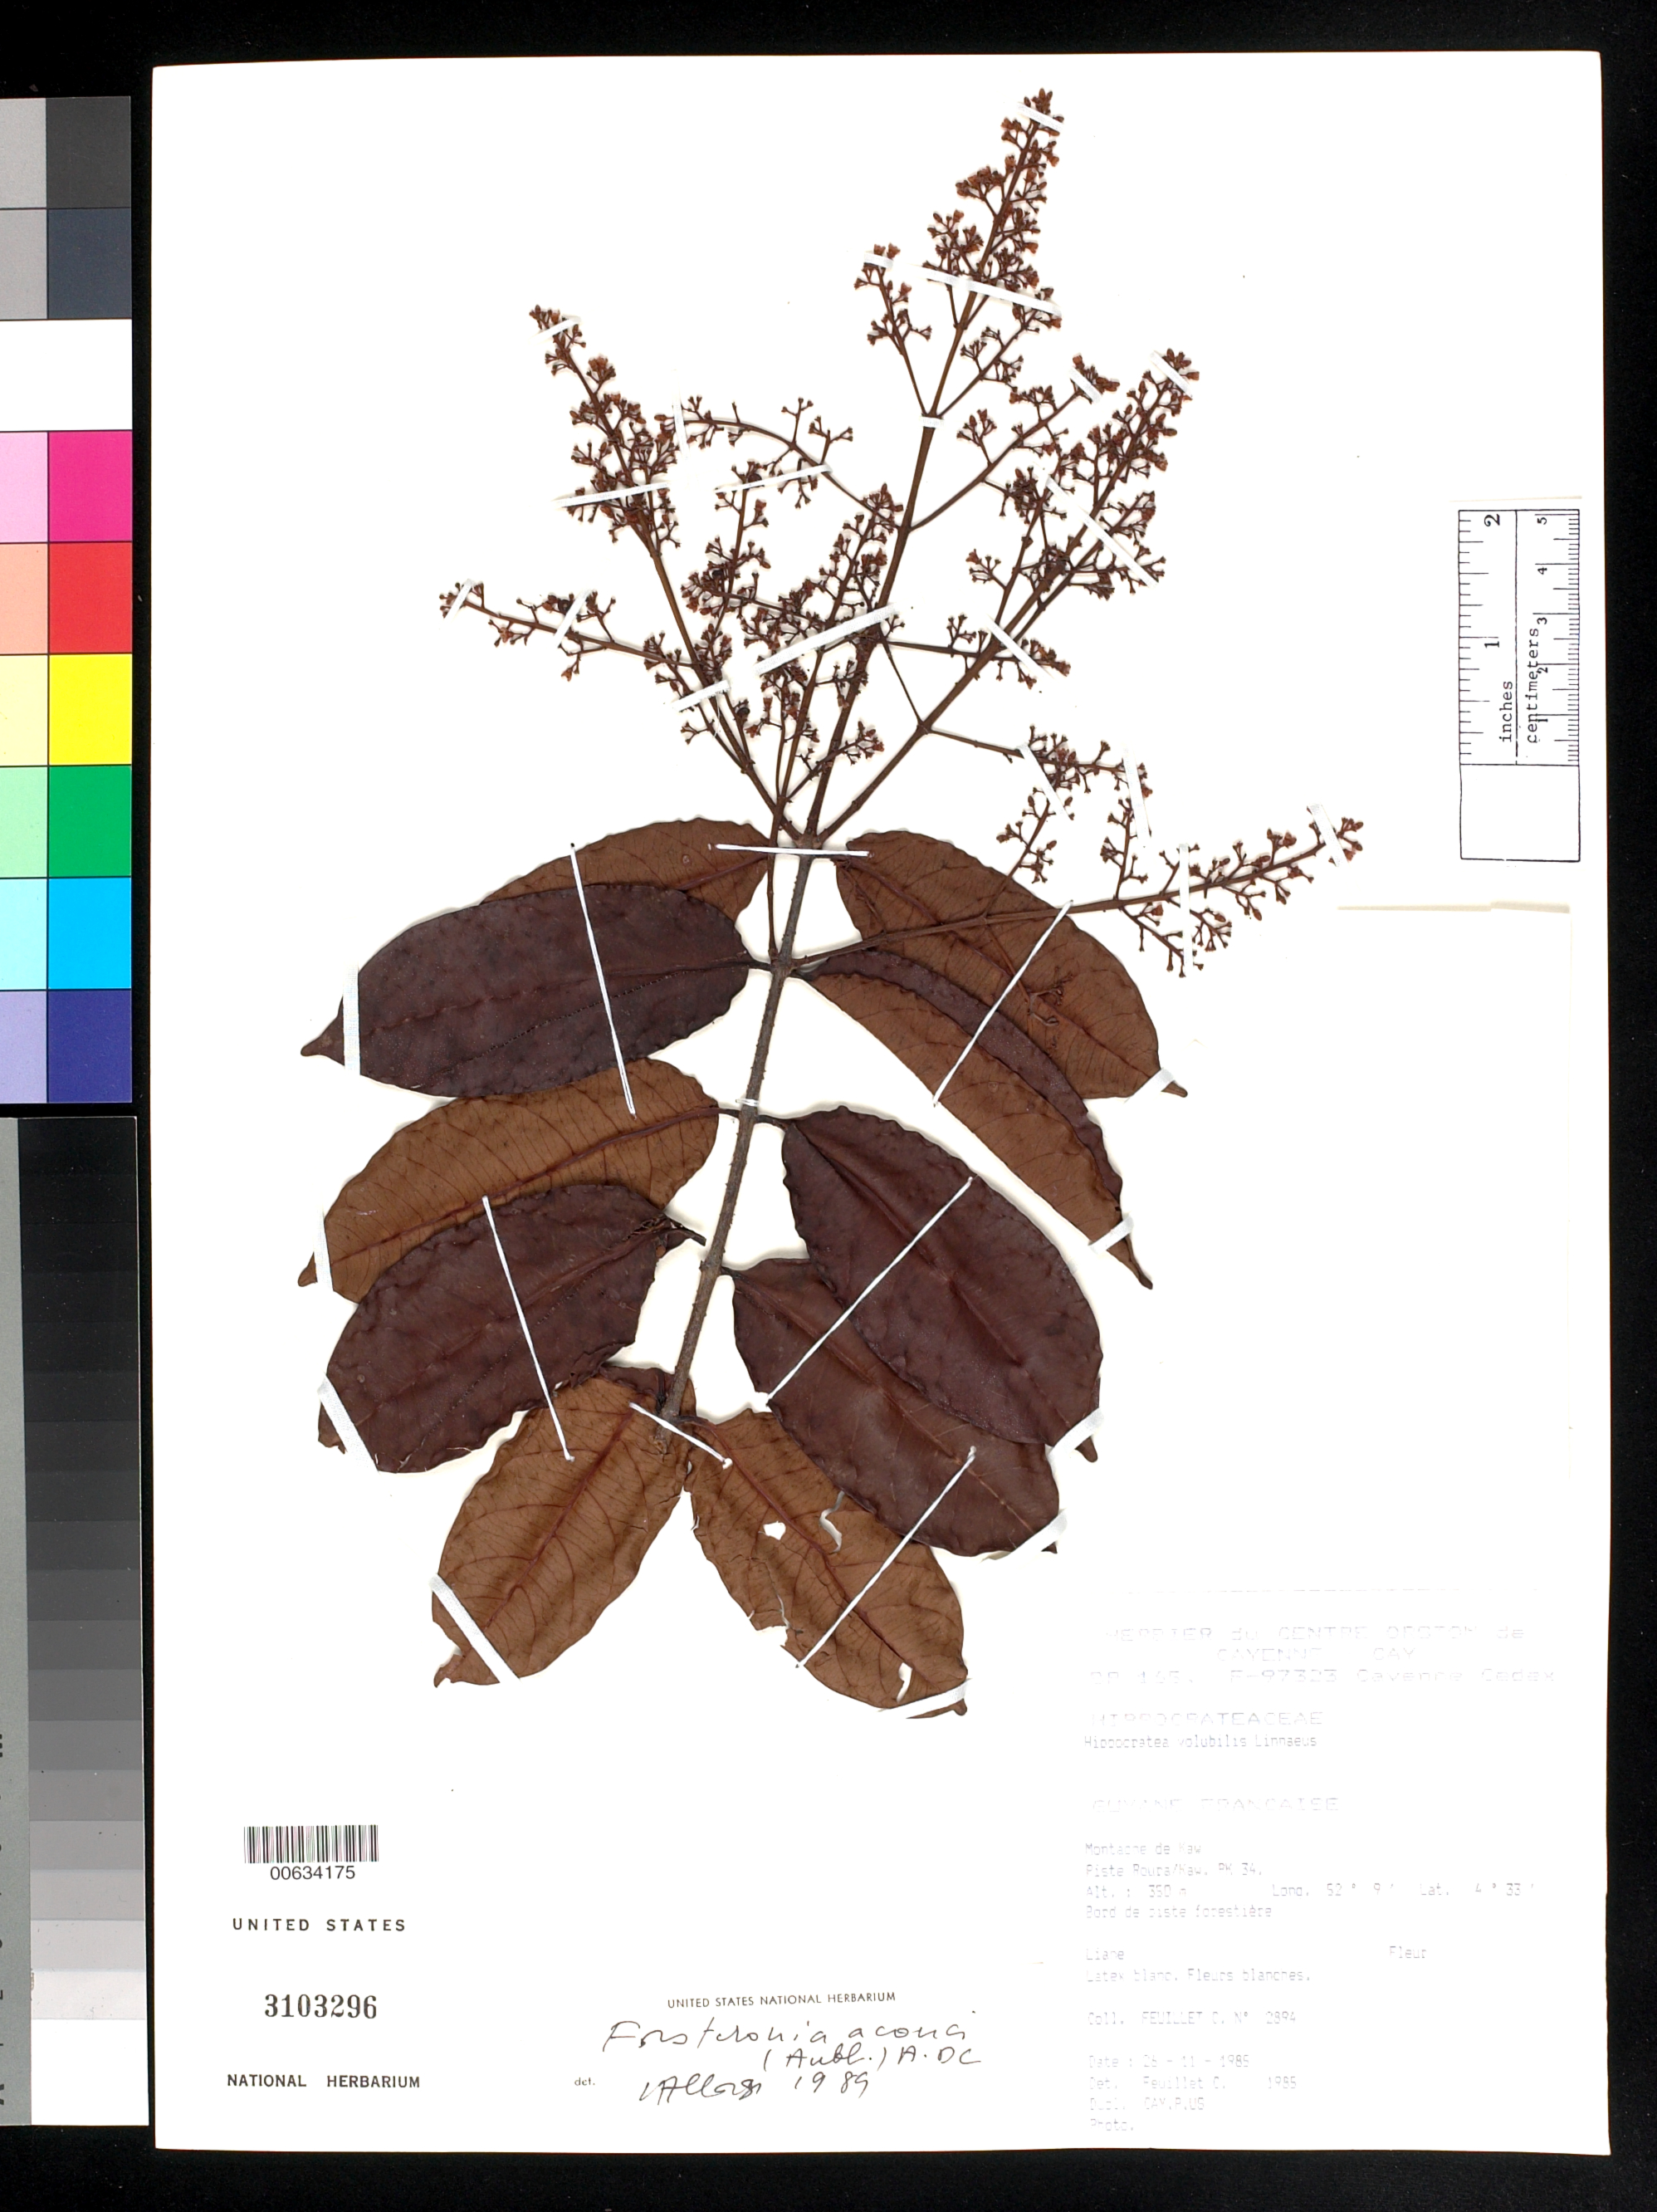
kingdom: Plantae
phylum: Tracheophyta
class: Magnoliopsida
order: Gentianales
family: Apocynaceae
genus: Forsteronia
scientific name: Forsteronia acouci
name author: (Aubl.) A. DC.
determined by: Allorge, L.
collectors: C. Feuillet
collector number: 2894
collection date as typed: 26 Nov 1985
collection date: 1985-11-26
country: French Guiana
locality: Montagne de Kaw, Piste Roura/Kaw, PK 34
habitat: Borde de piste forestiere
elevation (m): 350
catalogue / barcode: US 3103296